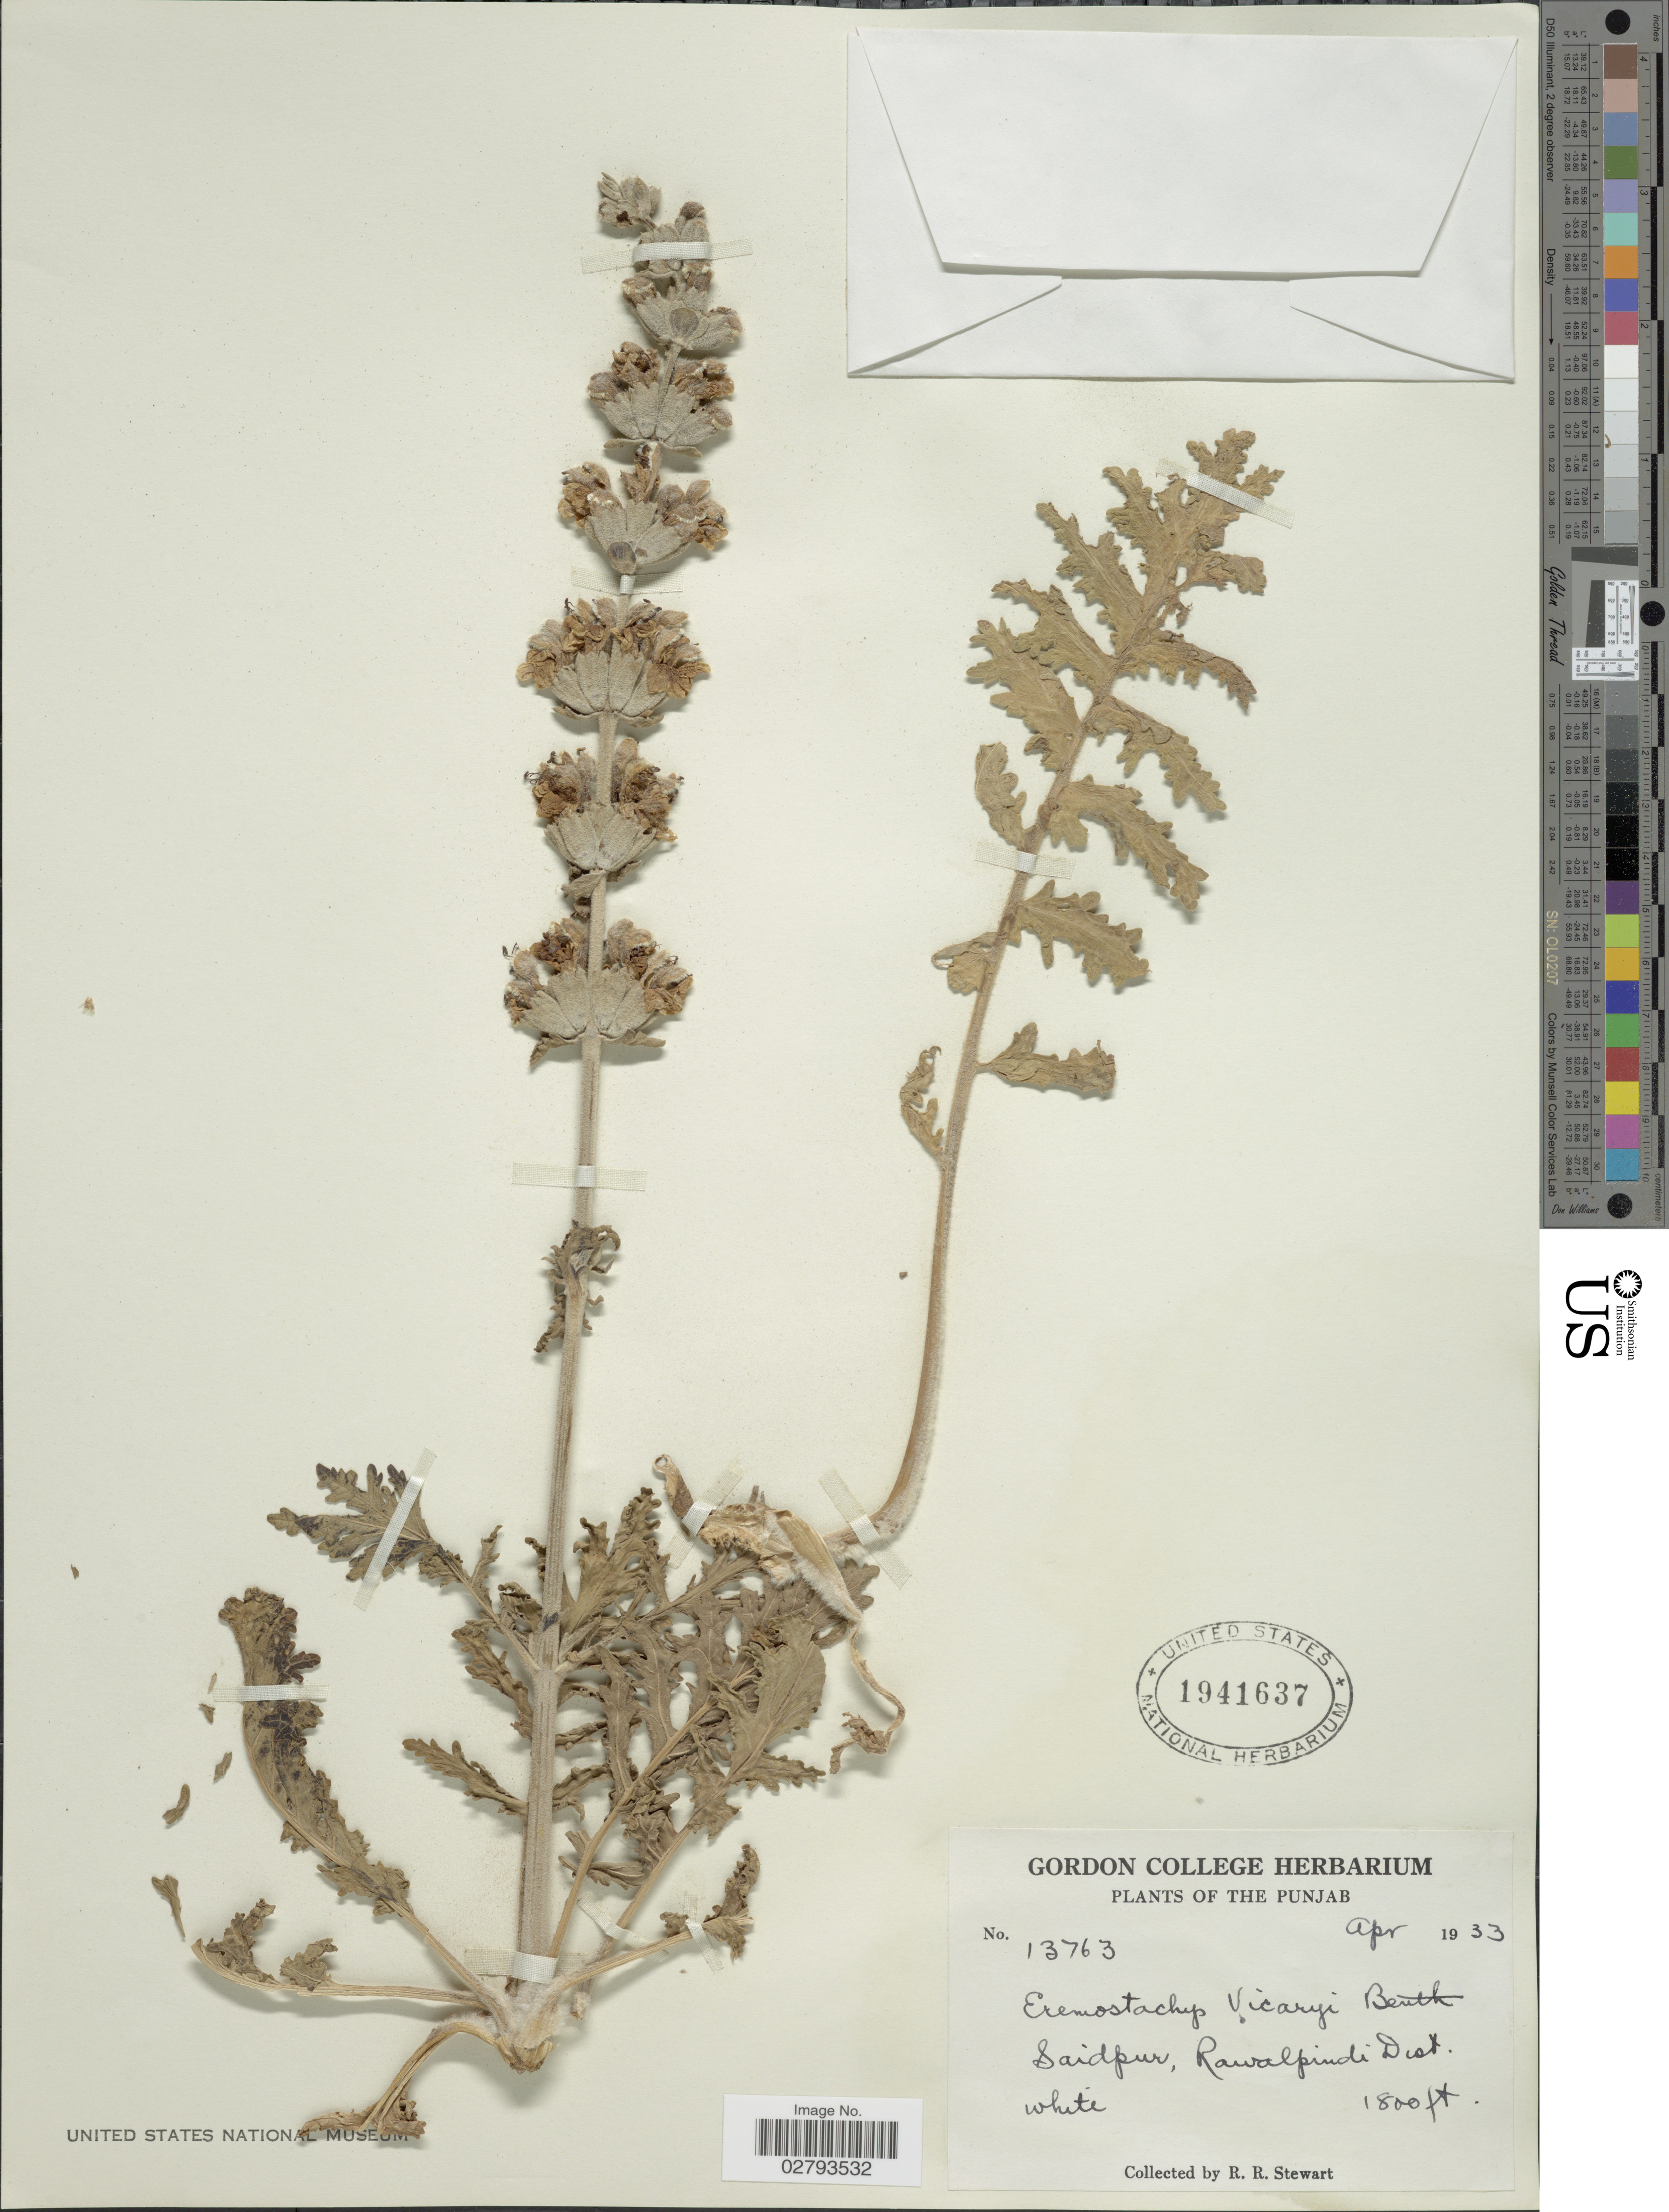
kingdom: Plantae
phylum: Tracheophyta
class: Magnoliopsida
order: Lamiales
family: Lamiaceae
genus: Eremostachys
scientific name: Eremostachys tuberosa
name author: (Pall.) Bunge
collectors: R. R. Stewart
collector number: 13763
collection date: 1933-04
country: Pakistan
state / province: Punjab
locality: Saidpur, Rawalpindi Dist.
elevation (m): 549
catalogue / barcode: US 1941637